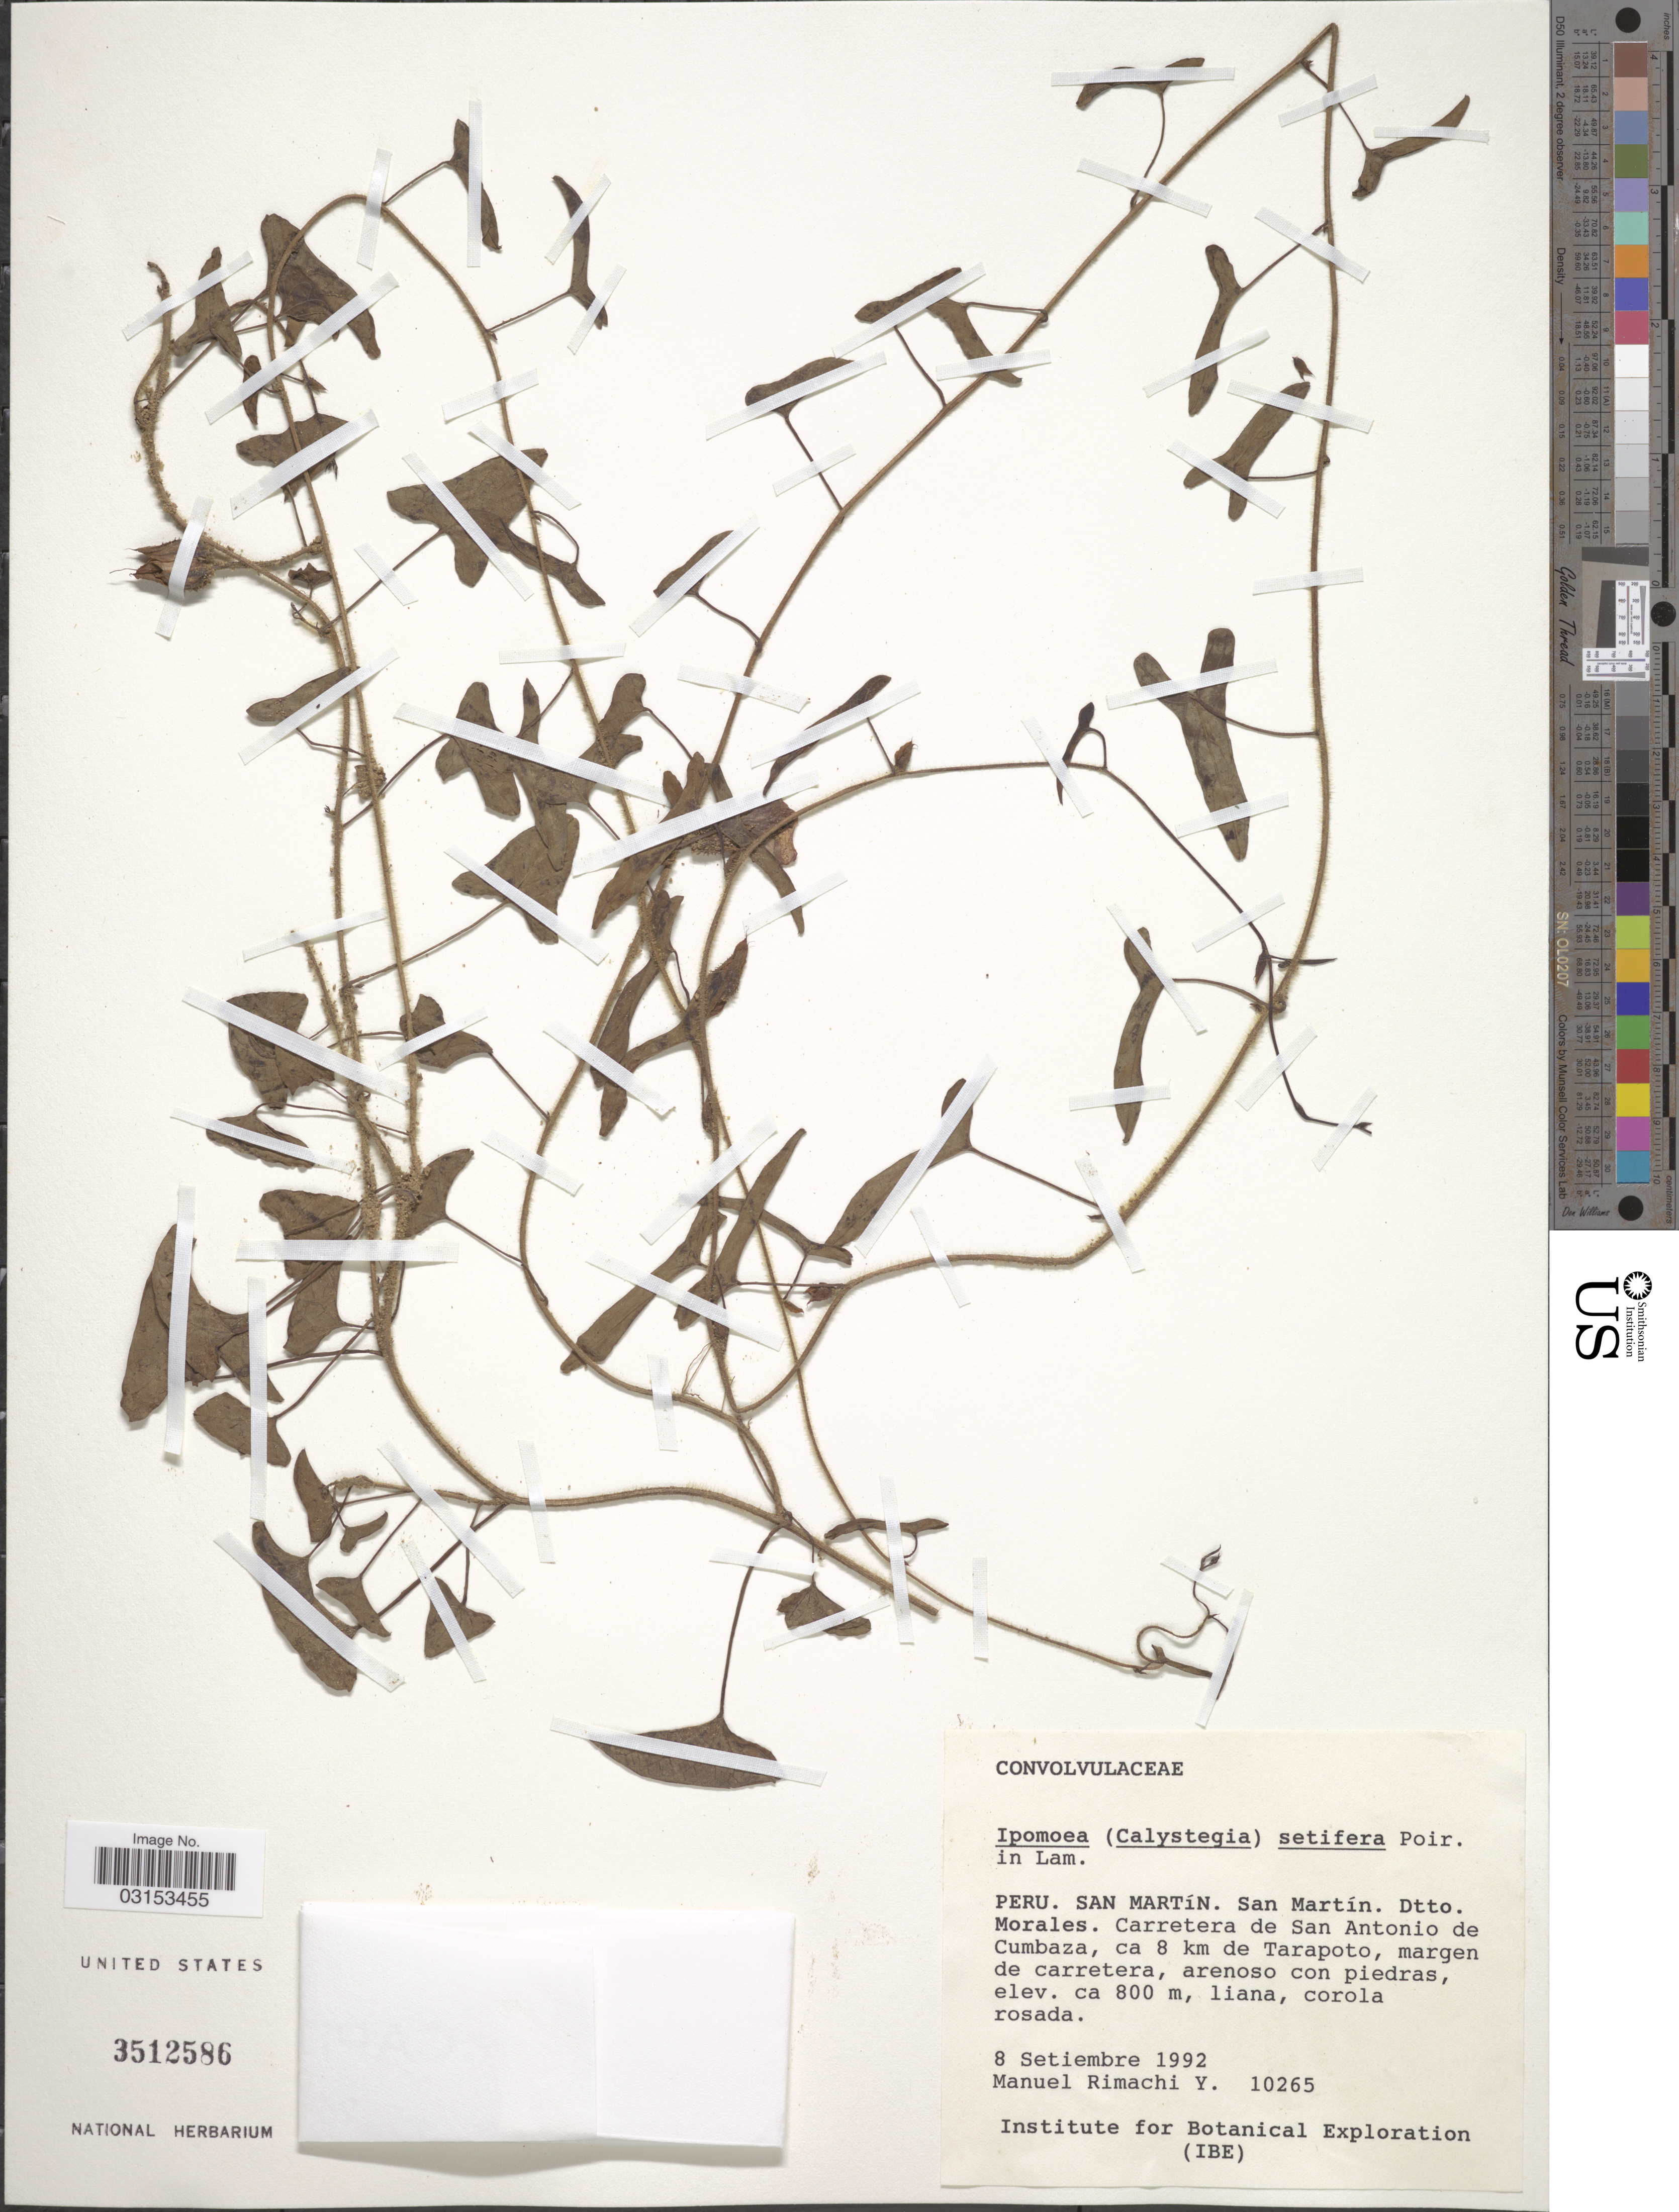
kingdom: Plantae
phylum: Tracheophyta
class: Magnoliopsida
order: Solanales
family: Convolvulaceae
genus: Ipomoea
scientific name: Ipomoea setifera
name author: Poir.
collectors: M. Rimachi Y.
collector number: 10265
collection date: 1992-09-08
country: Peru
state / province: San Martín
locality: San Martín. Dtto. Morales. Carretera de San Antonio de Cumbaza, ca 8 km de Tarapoto.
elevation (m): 800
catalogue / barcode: US 3512586